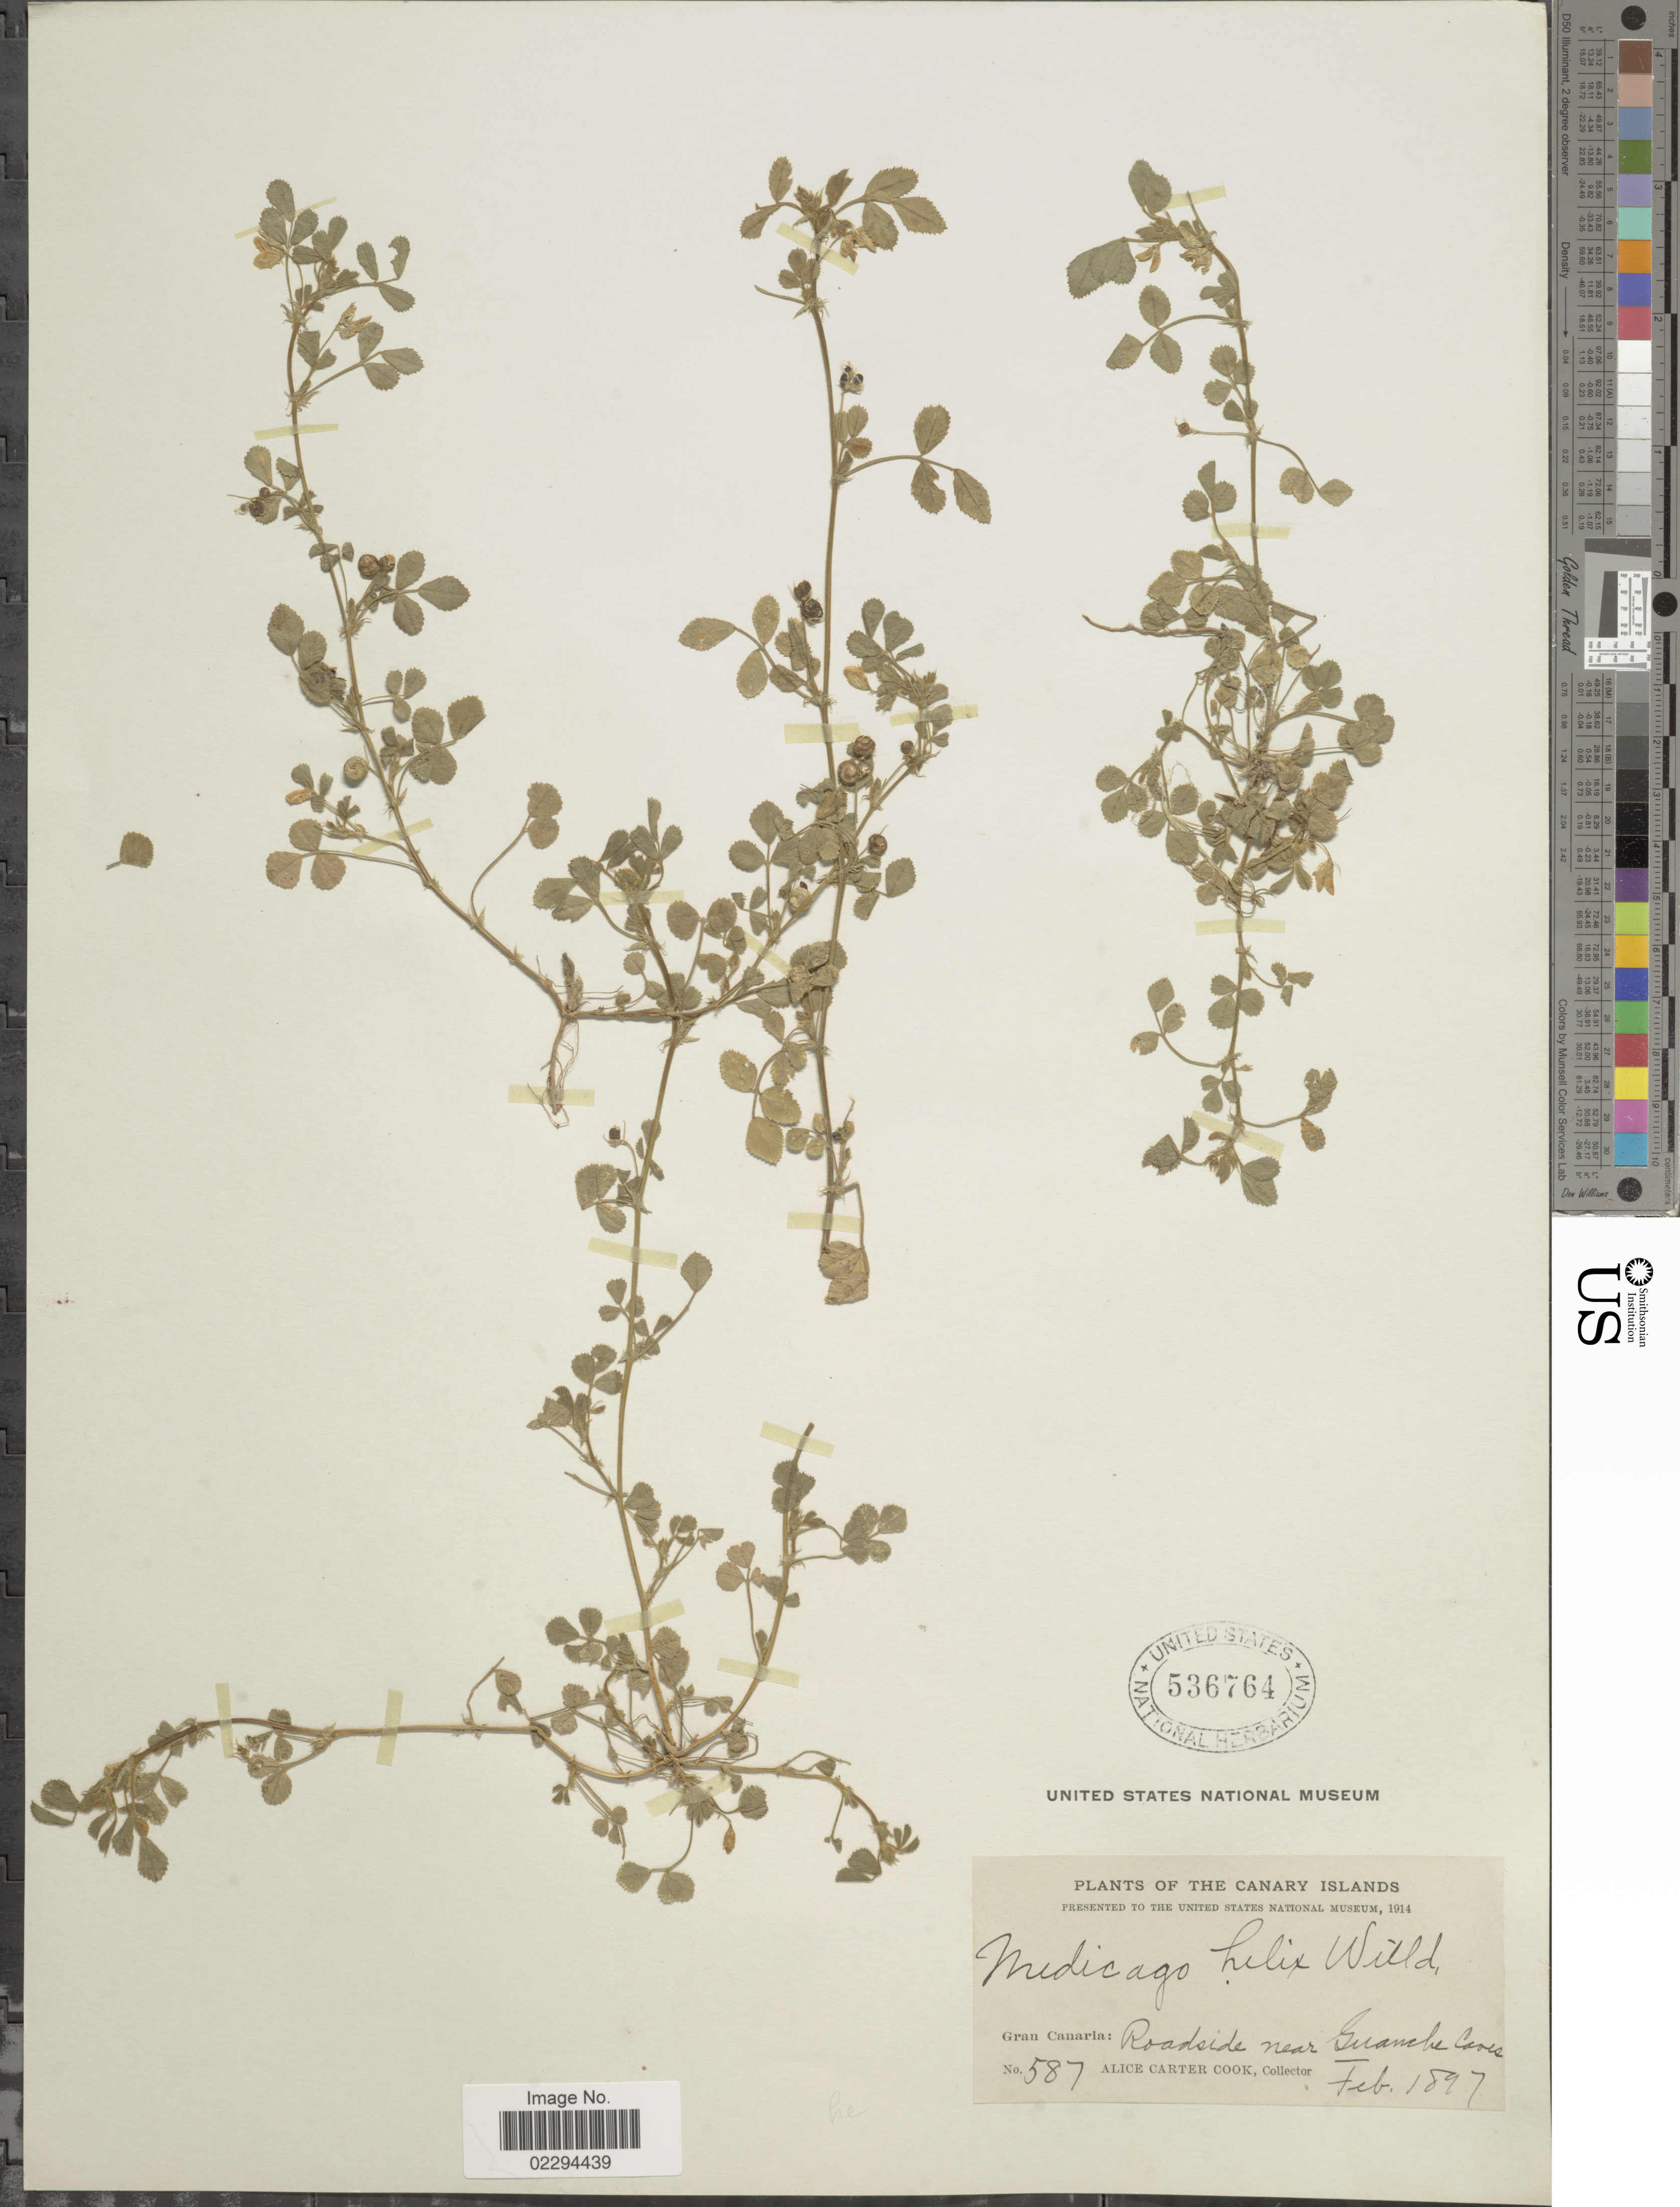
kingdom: Plantae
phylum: Tracheophyta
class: Magnoliopsida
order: Fabales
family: Fabaceae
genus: Medicago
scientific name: Medicago helix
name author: Willd.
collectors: Alice C. Cook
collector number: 587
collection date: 1897-02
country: Spain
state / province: Canarias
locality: Canary Islands. Gran Canaria: near Guanche Caves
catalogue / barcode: US 536764